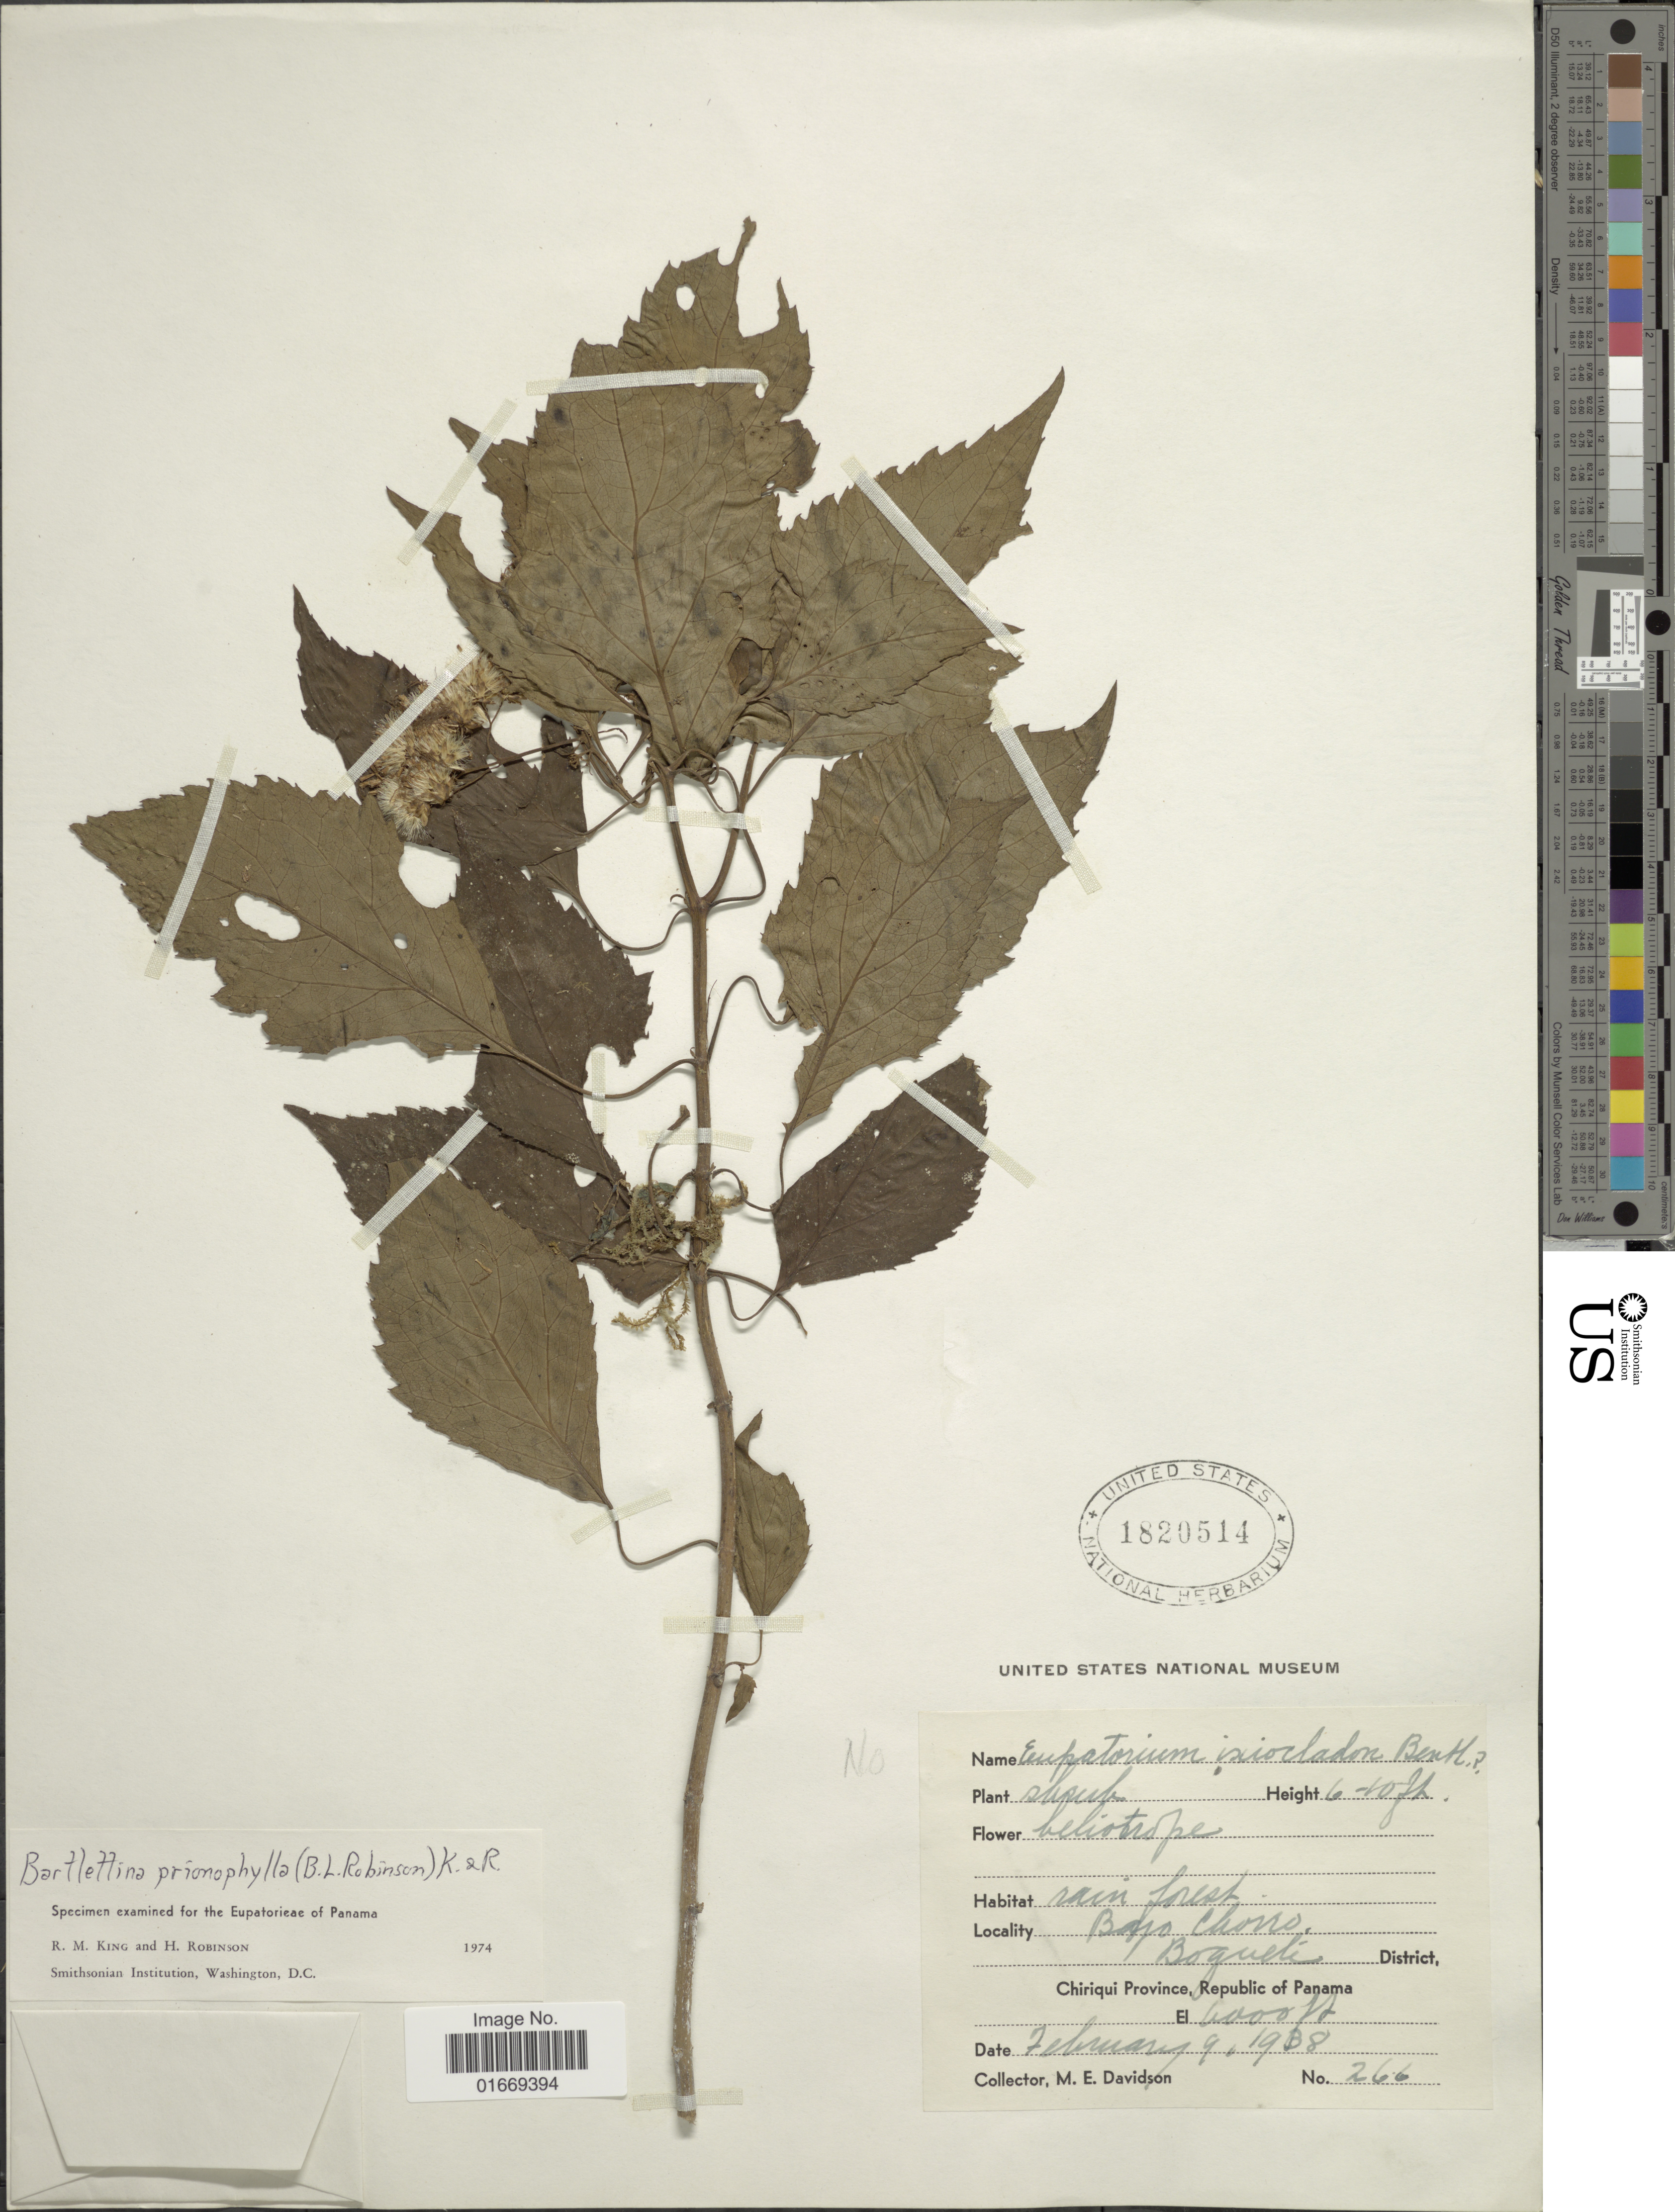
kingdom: Plantae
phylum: Tracheophyta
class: Magnoliopsida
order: Asterales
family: Asteraceae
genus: Bartlettina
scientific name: Bartlettina prionophylla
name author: (B.L. Rob.) R.M. King & H. Rob.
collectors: M. E. Davidson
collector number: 266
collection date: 1938-02-09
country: Panama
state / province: Chiriqui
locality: Bojo Chorro, Boquete District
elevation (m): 1829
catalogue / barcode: US 1820514